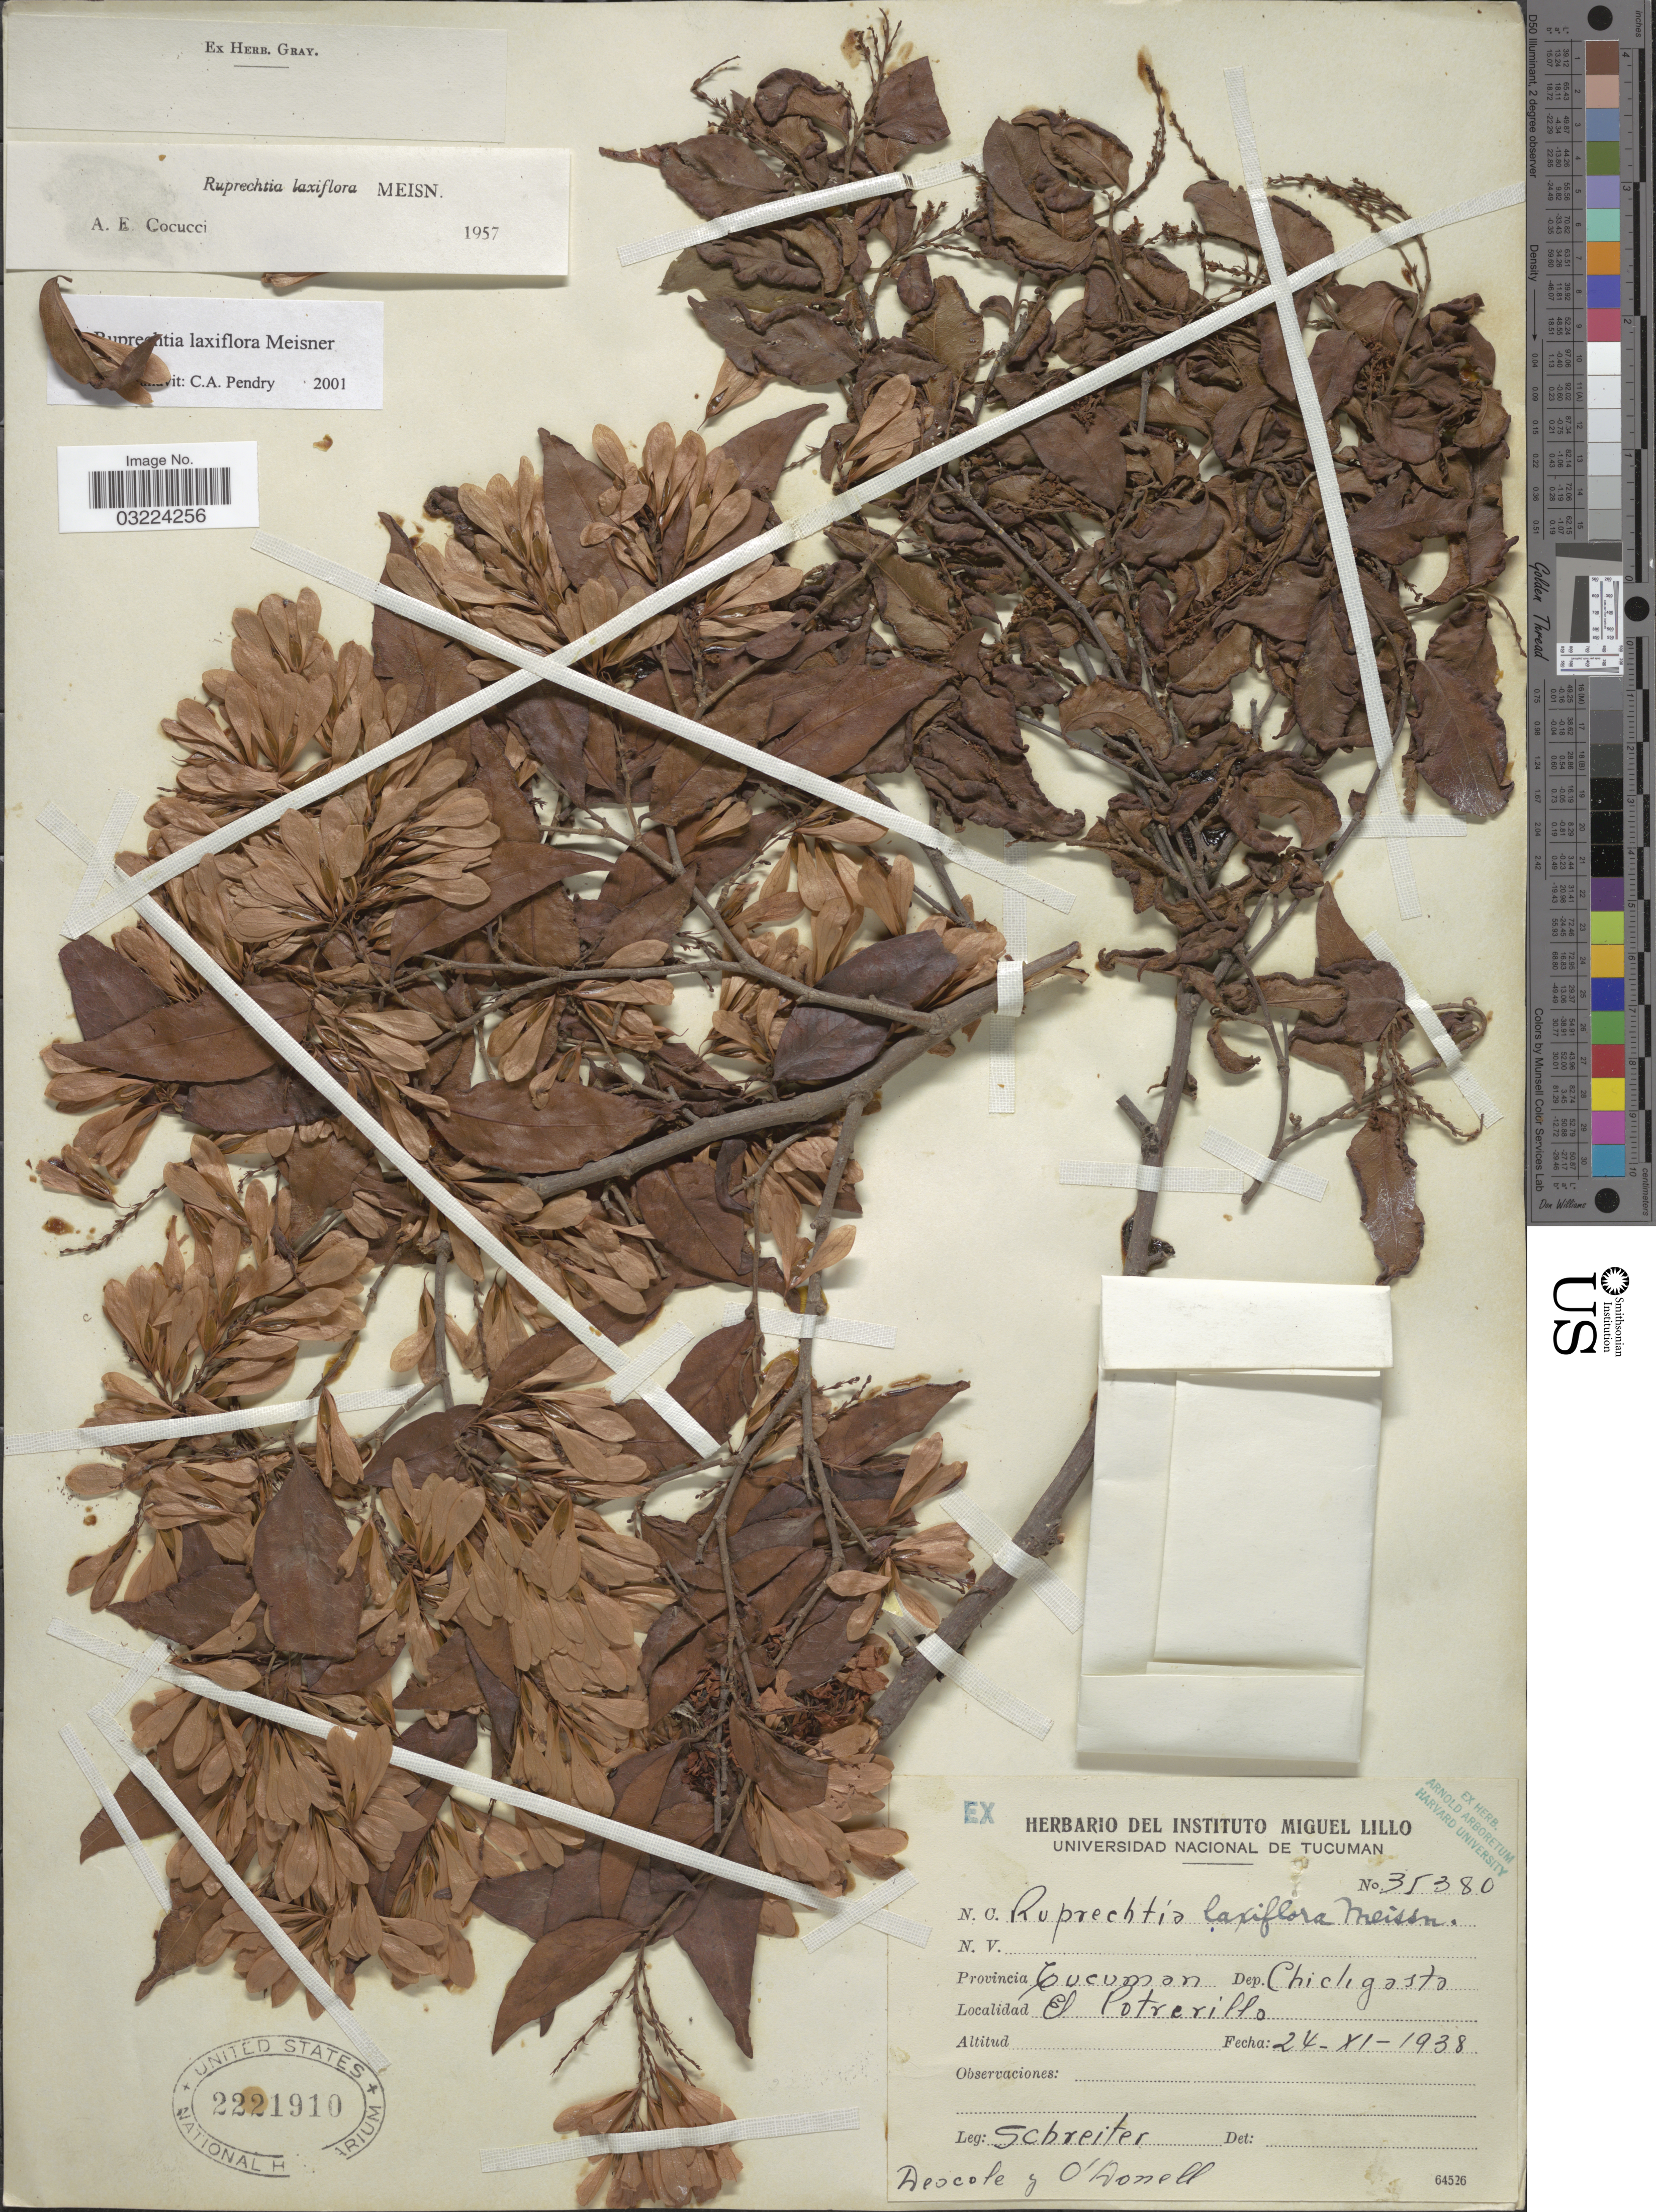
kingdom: Plantae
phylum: Tracheophyta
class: Magnoliopsida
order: Caryophyllales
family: Polygonaceae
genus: Ruprechtia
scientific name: Ruprechtia laxiflora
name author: Meisn.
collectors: -. Schreiter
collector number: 35380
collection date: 1938-11-24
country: Argentina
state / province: Tucuman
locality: Dep. Chicligasta. El Potrerillo.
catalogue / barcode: US 2221910